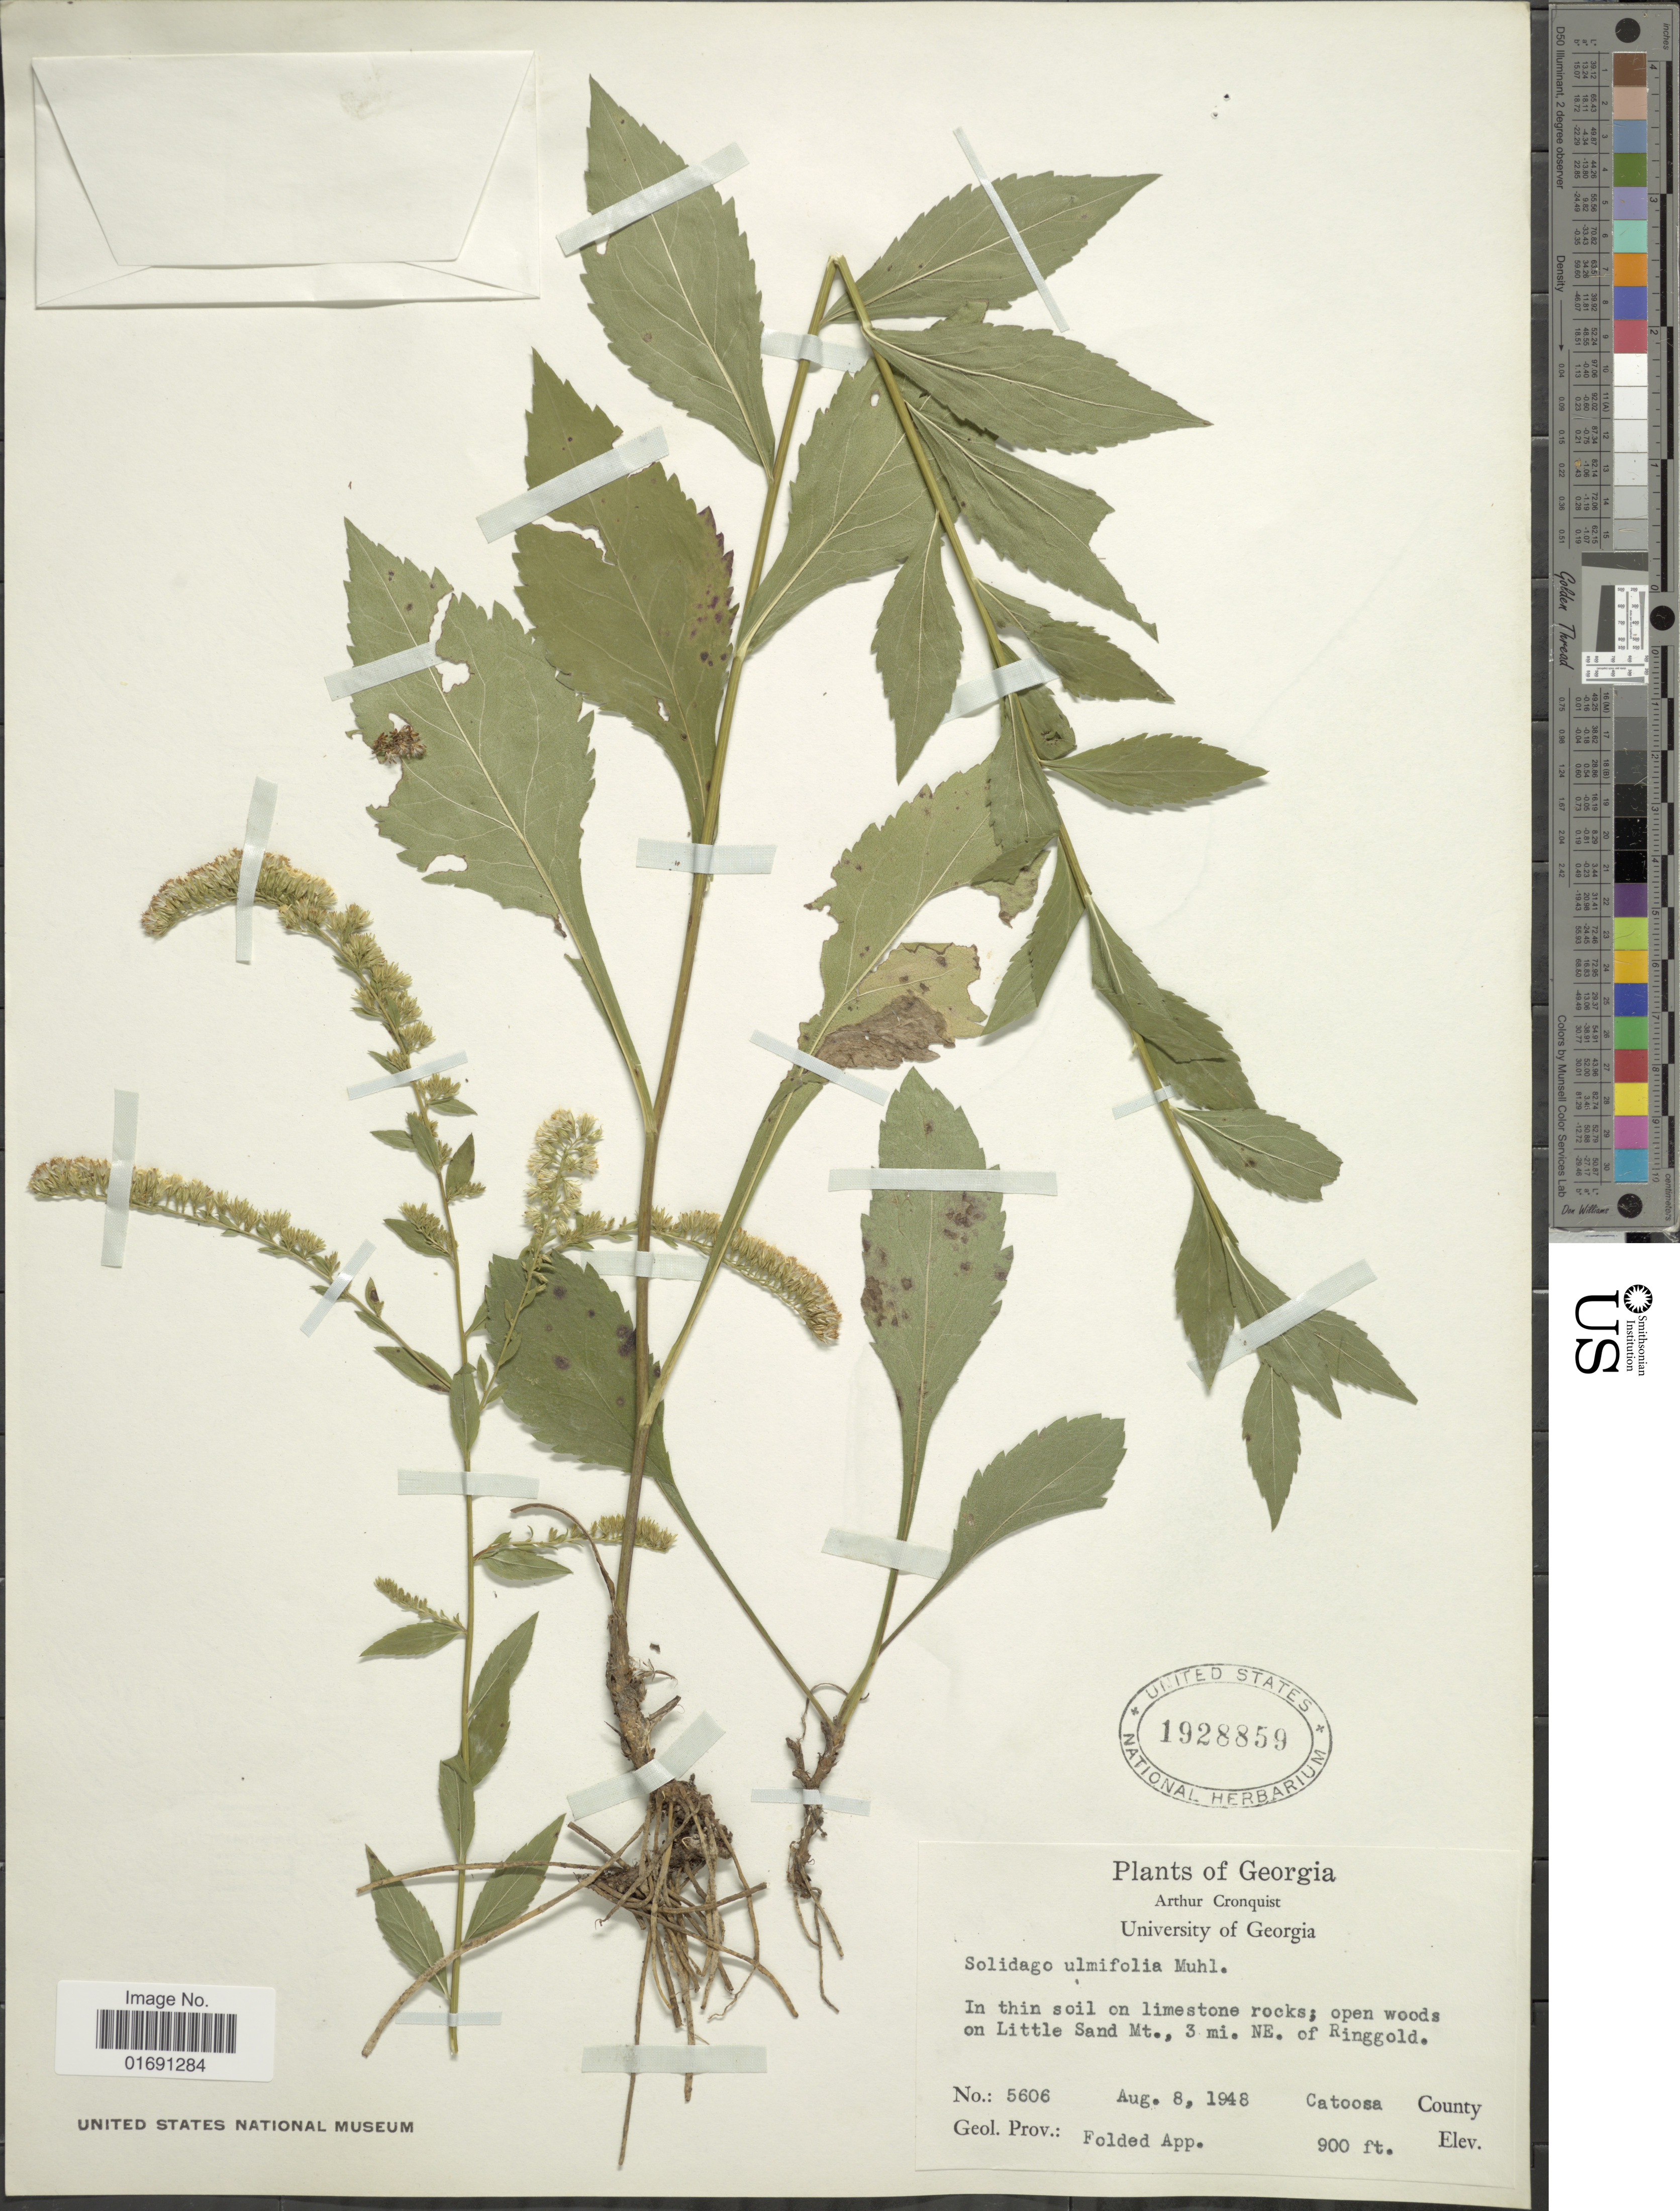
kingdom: Plantae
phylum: Tracheophyta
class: Magnoliopsida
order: Asterales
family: Asteraceae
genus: Solidago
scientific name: Solidago ulmifolia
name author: Muhl. ex Willd.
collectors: A. J. Cronquist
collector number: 5606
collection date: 1948-08-08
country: United States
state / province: Georgia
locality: Open woods on Little Sand Mt., 3 mi. NE of Ringgold, Catoosa County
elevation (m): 274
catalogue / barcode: US 1928859